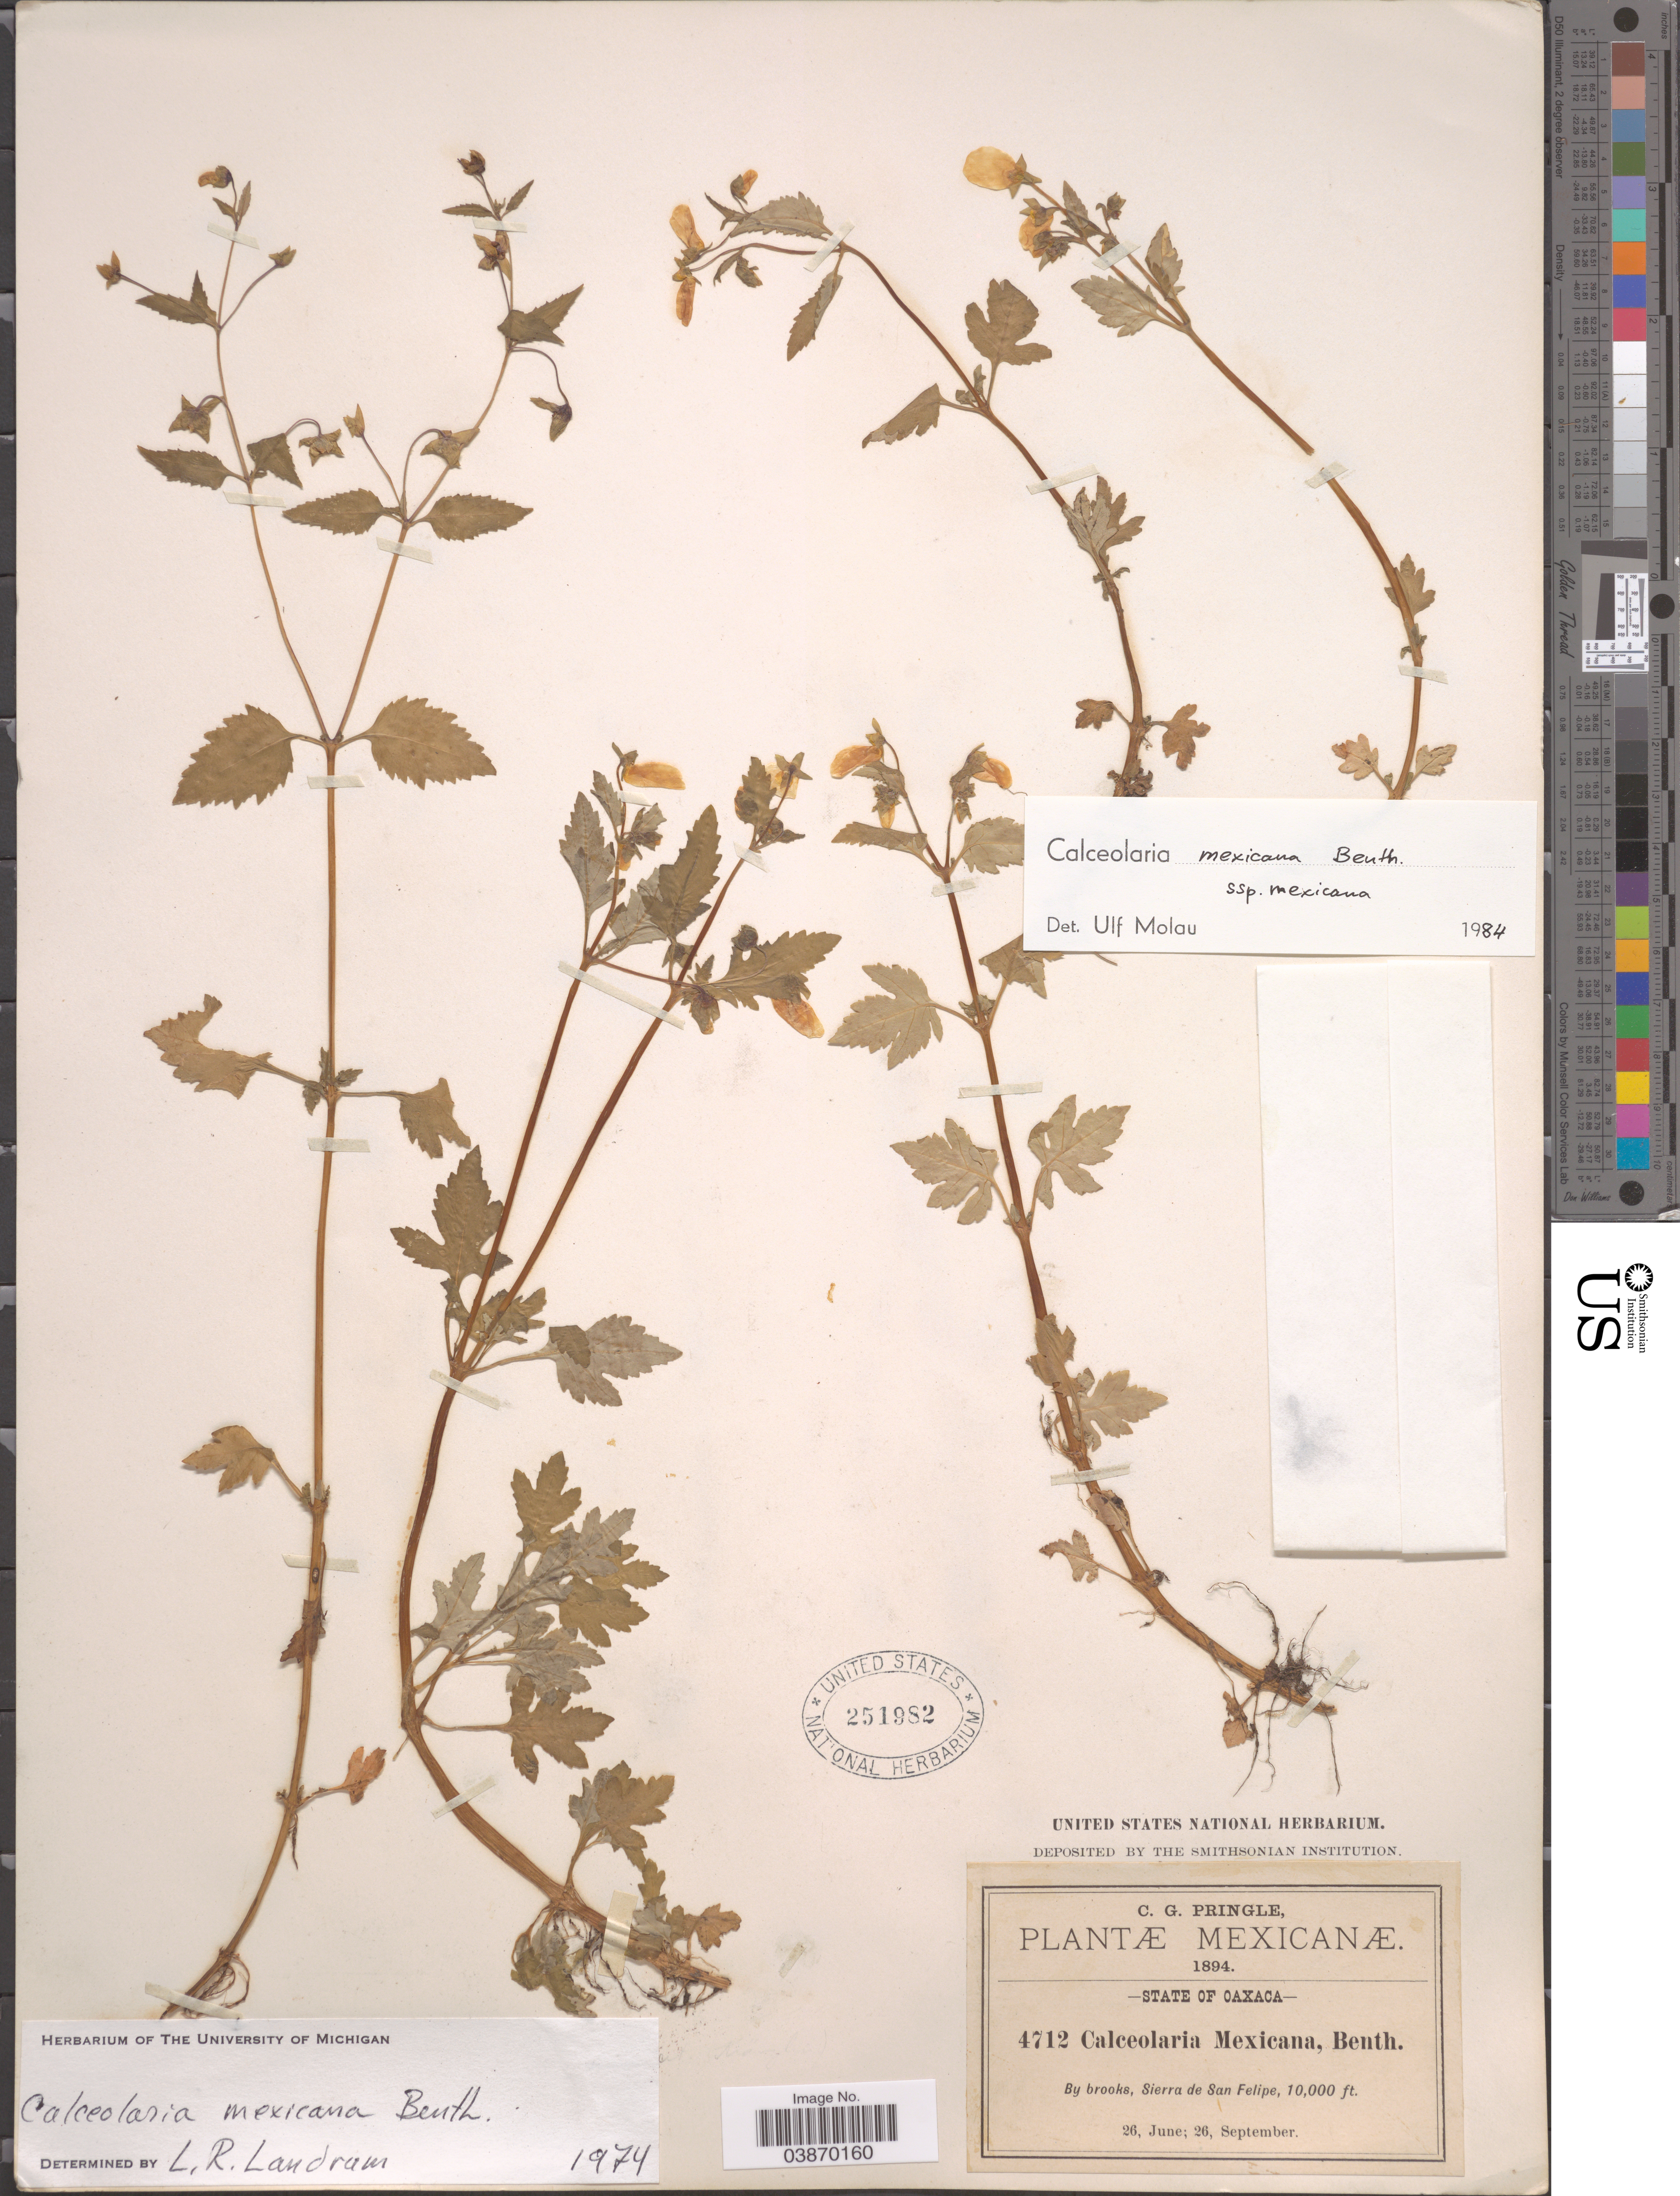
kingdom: Plantae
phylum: Tracheophyta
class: Magnoliopsida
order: Lamiales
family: Calceolariaceae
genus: Calceolaria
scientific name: Calceolaria mexicana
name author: Benth.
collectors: C. G. Pringle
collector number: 4712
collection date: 1894-06-26/1894-09-26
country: Mexico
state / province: Oaxaca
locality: By brooks, Sierra de San Felipe.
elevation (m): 3048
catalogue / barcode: US 251982